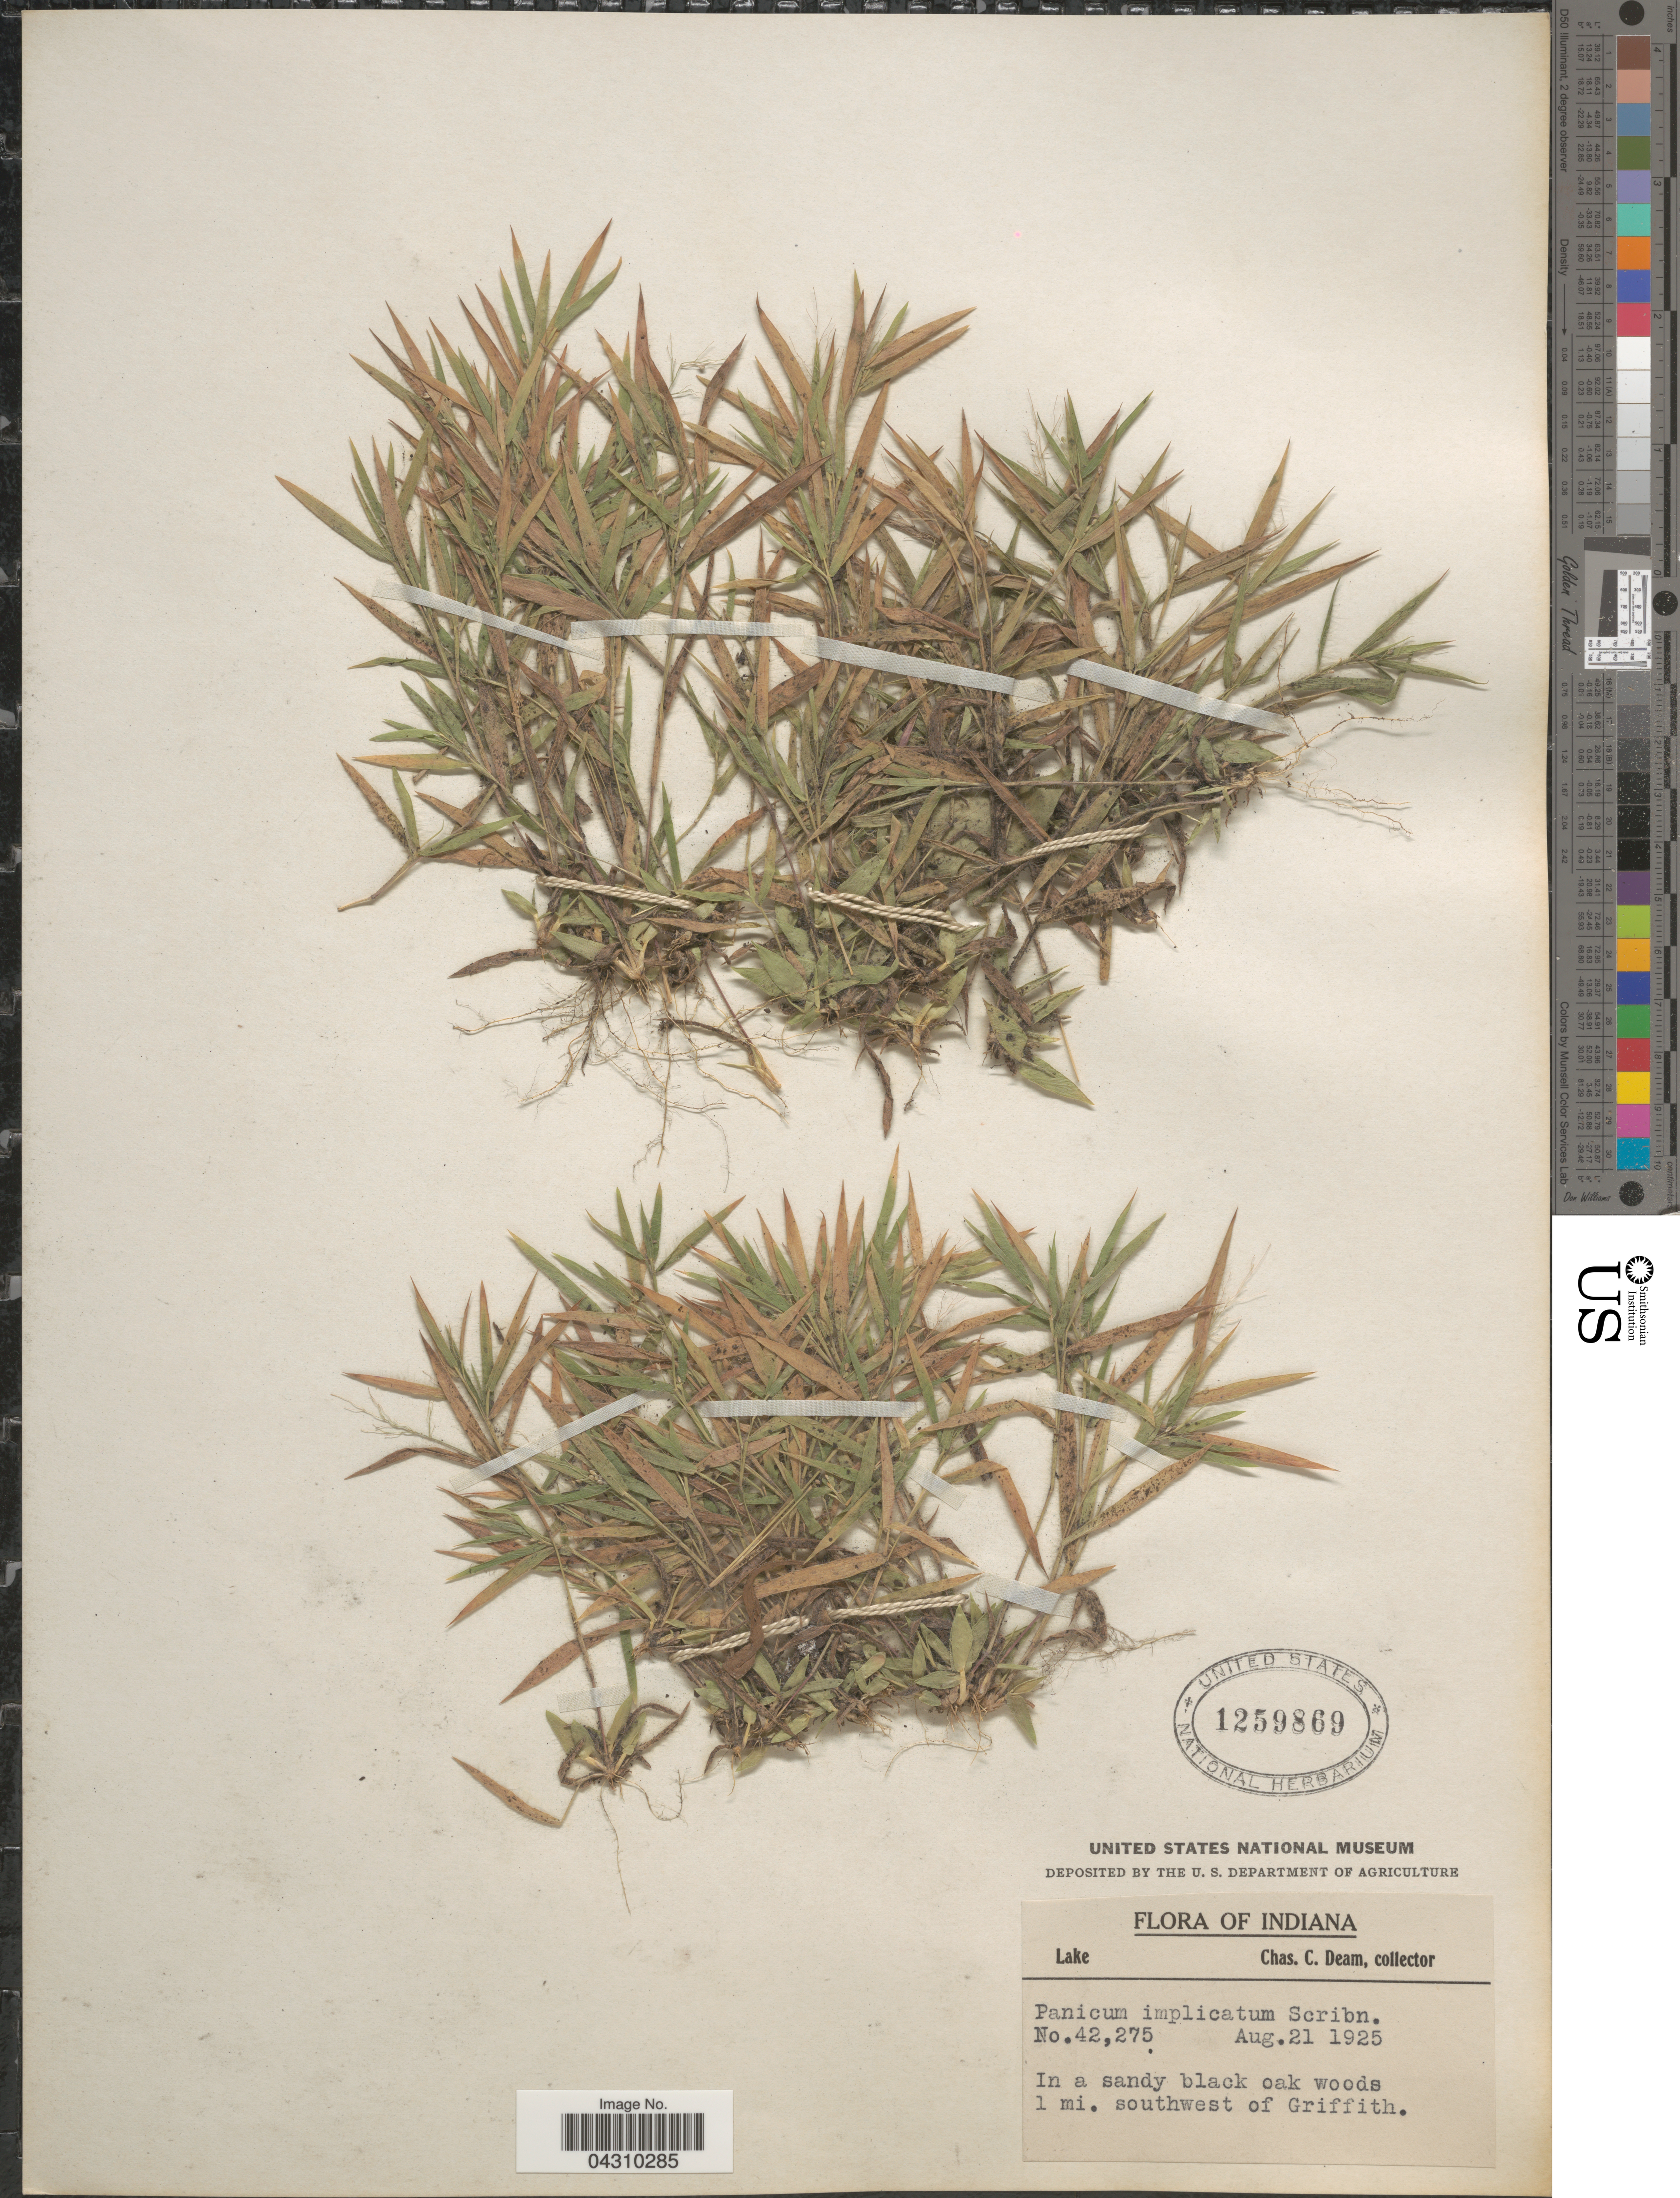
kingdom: Plantae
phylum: Tracheophyta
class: Liliopsida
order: Poales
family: Poaceae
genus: Dichanthelium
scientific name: Dichanthelium acuminatum var. acuminatum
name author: (Sw.) Gould & C.A. Clark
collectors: C. C. Deam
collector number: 42275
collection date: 1925-08-21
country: United States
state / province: Indiana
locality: Lake. In a sandy black oak woods 1 mi. southwest of Griffith.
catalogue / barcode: US 1259869